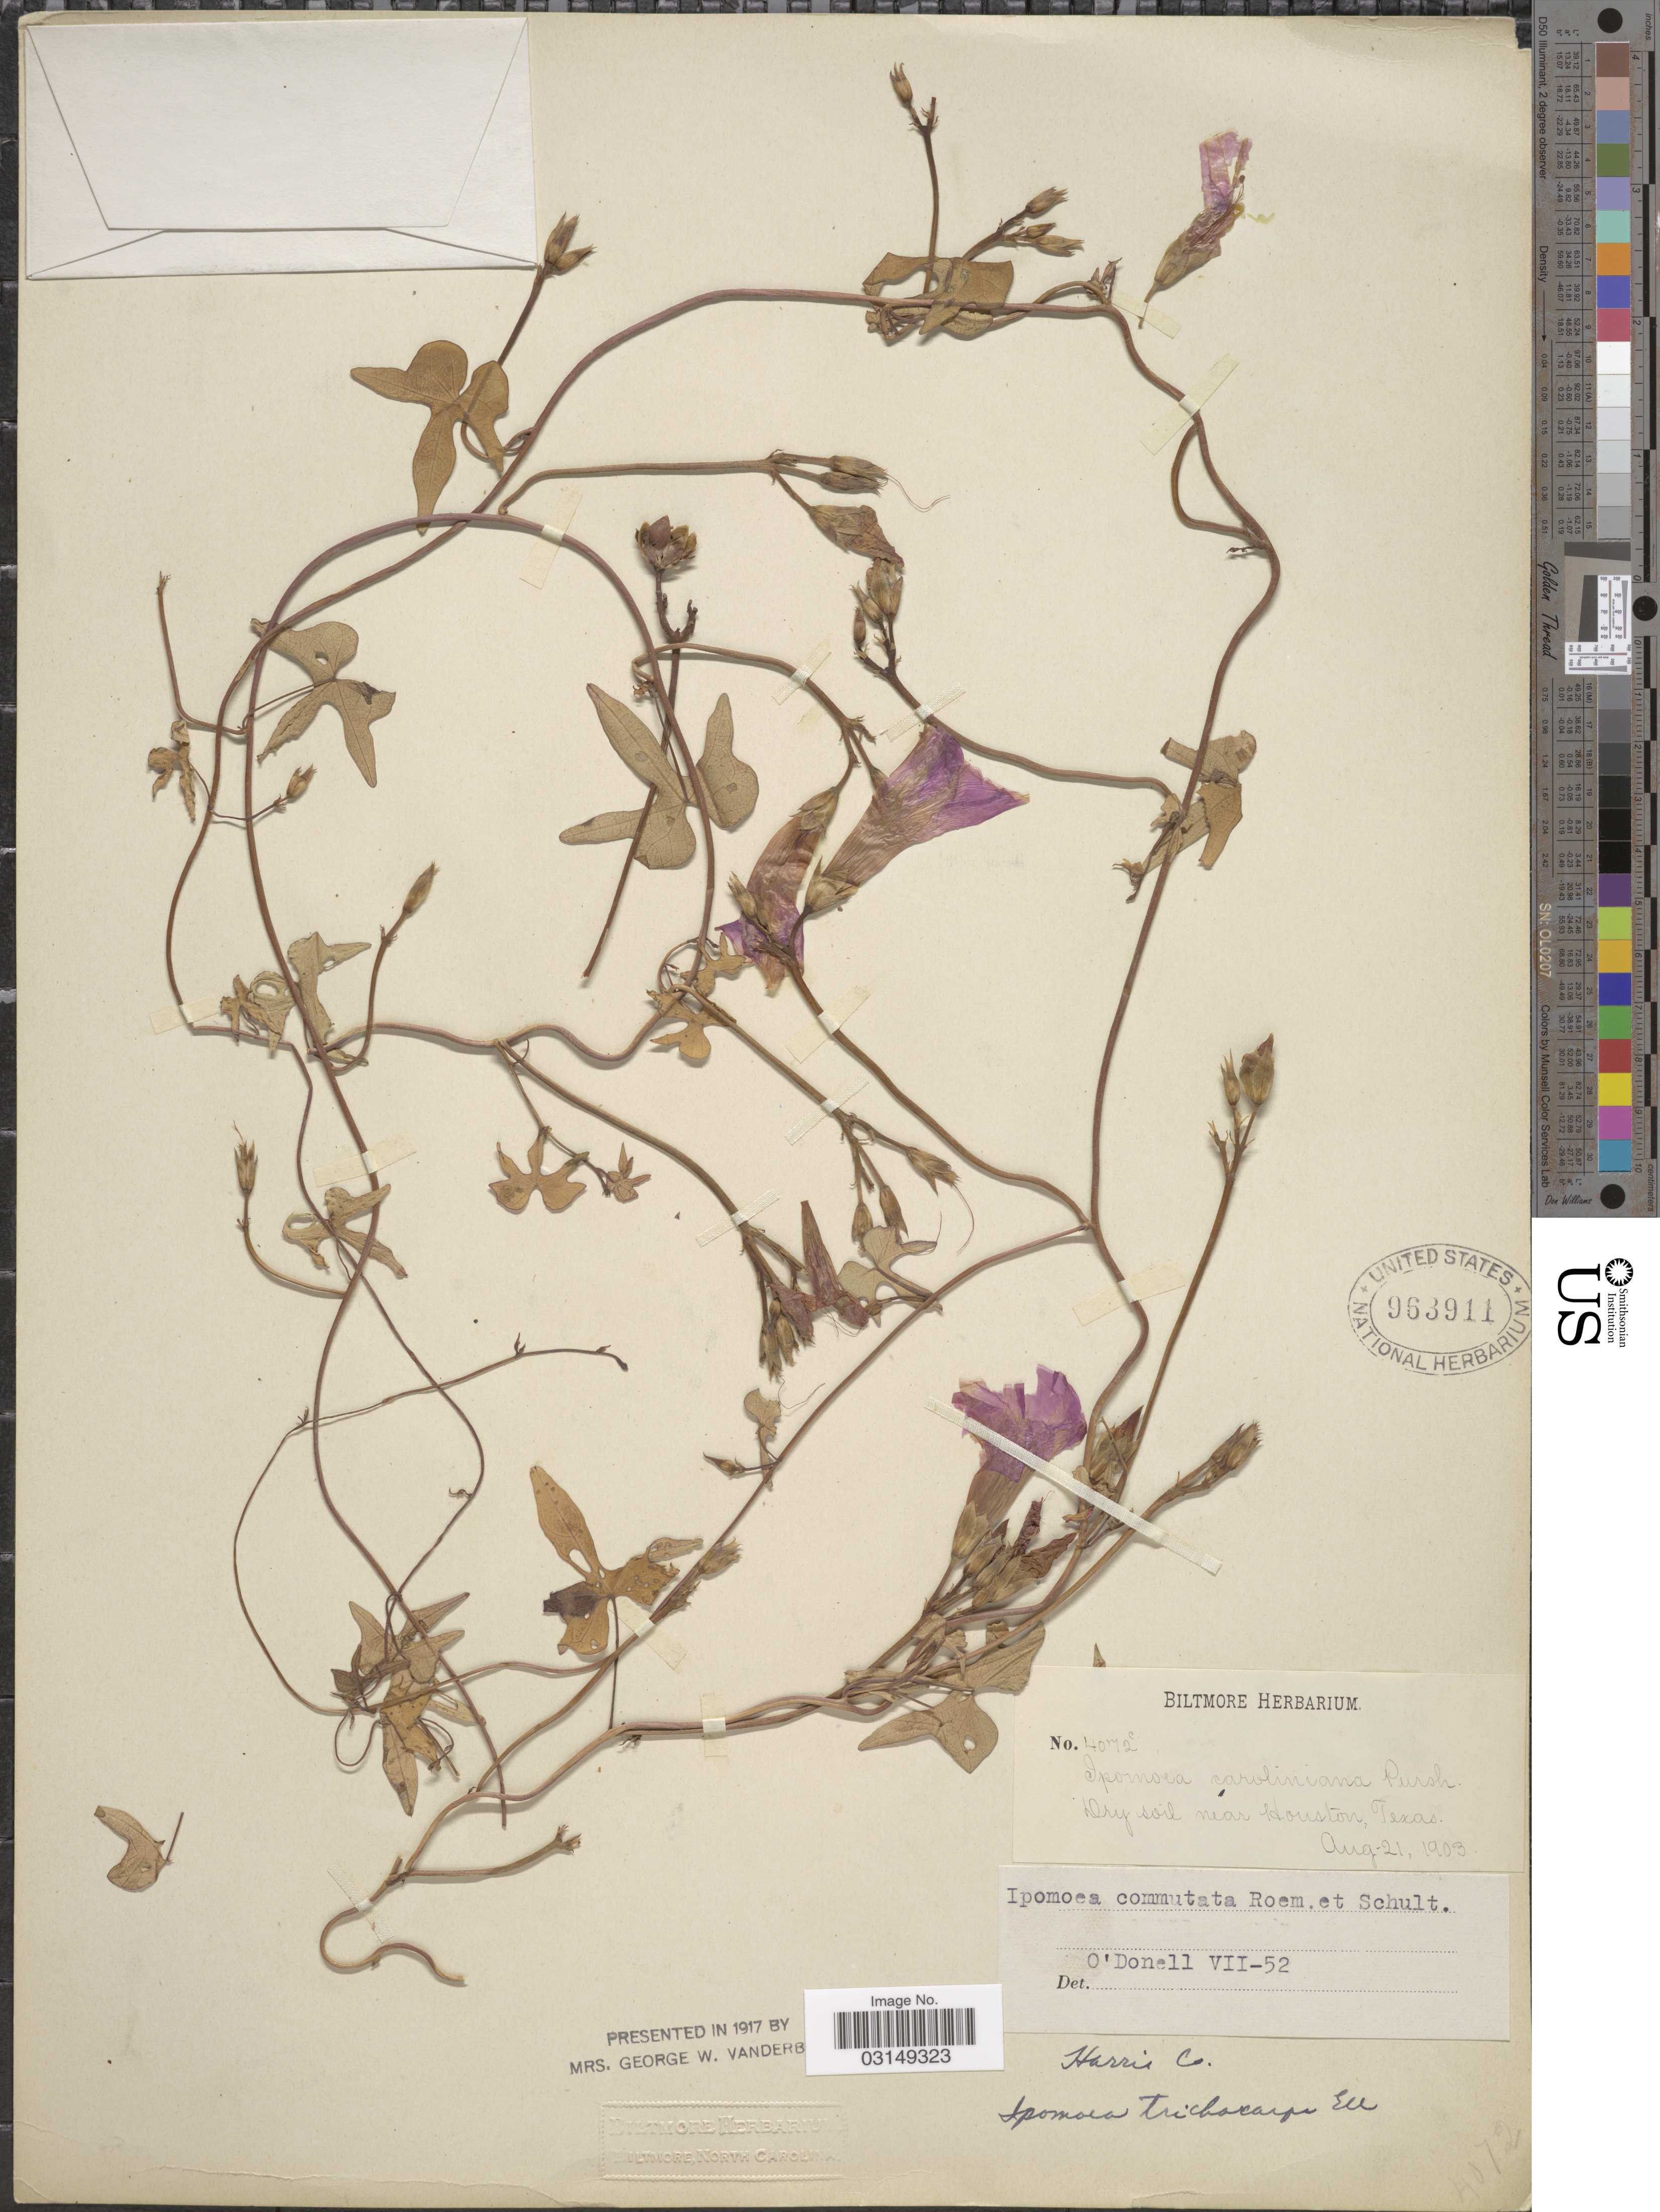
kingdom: Plantae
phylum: Tracheophyta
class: Magnoliopsida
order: Solanales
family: Convolvulaceae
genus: Ipomoea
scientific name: Ipomoea trichocarpa var. trichocarpa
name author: Elliott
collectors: ex herb. Biltmore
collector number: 4072 c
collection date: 1903-08-21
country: United States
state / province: Texas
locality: Near Houston.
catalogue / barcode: US 963911